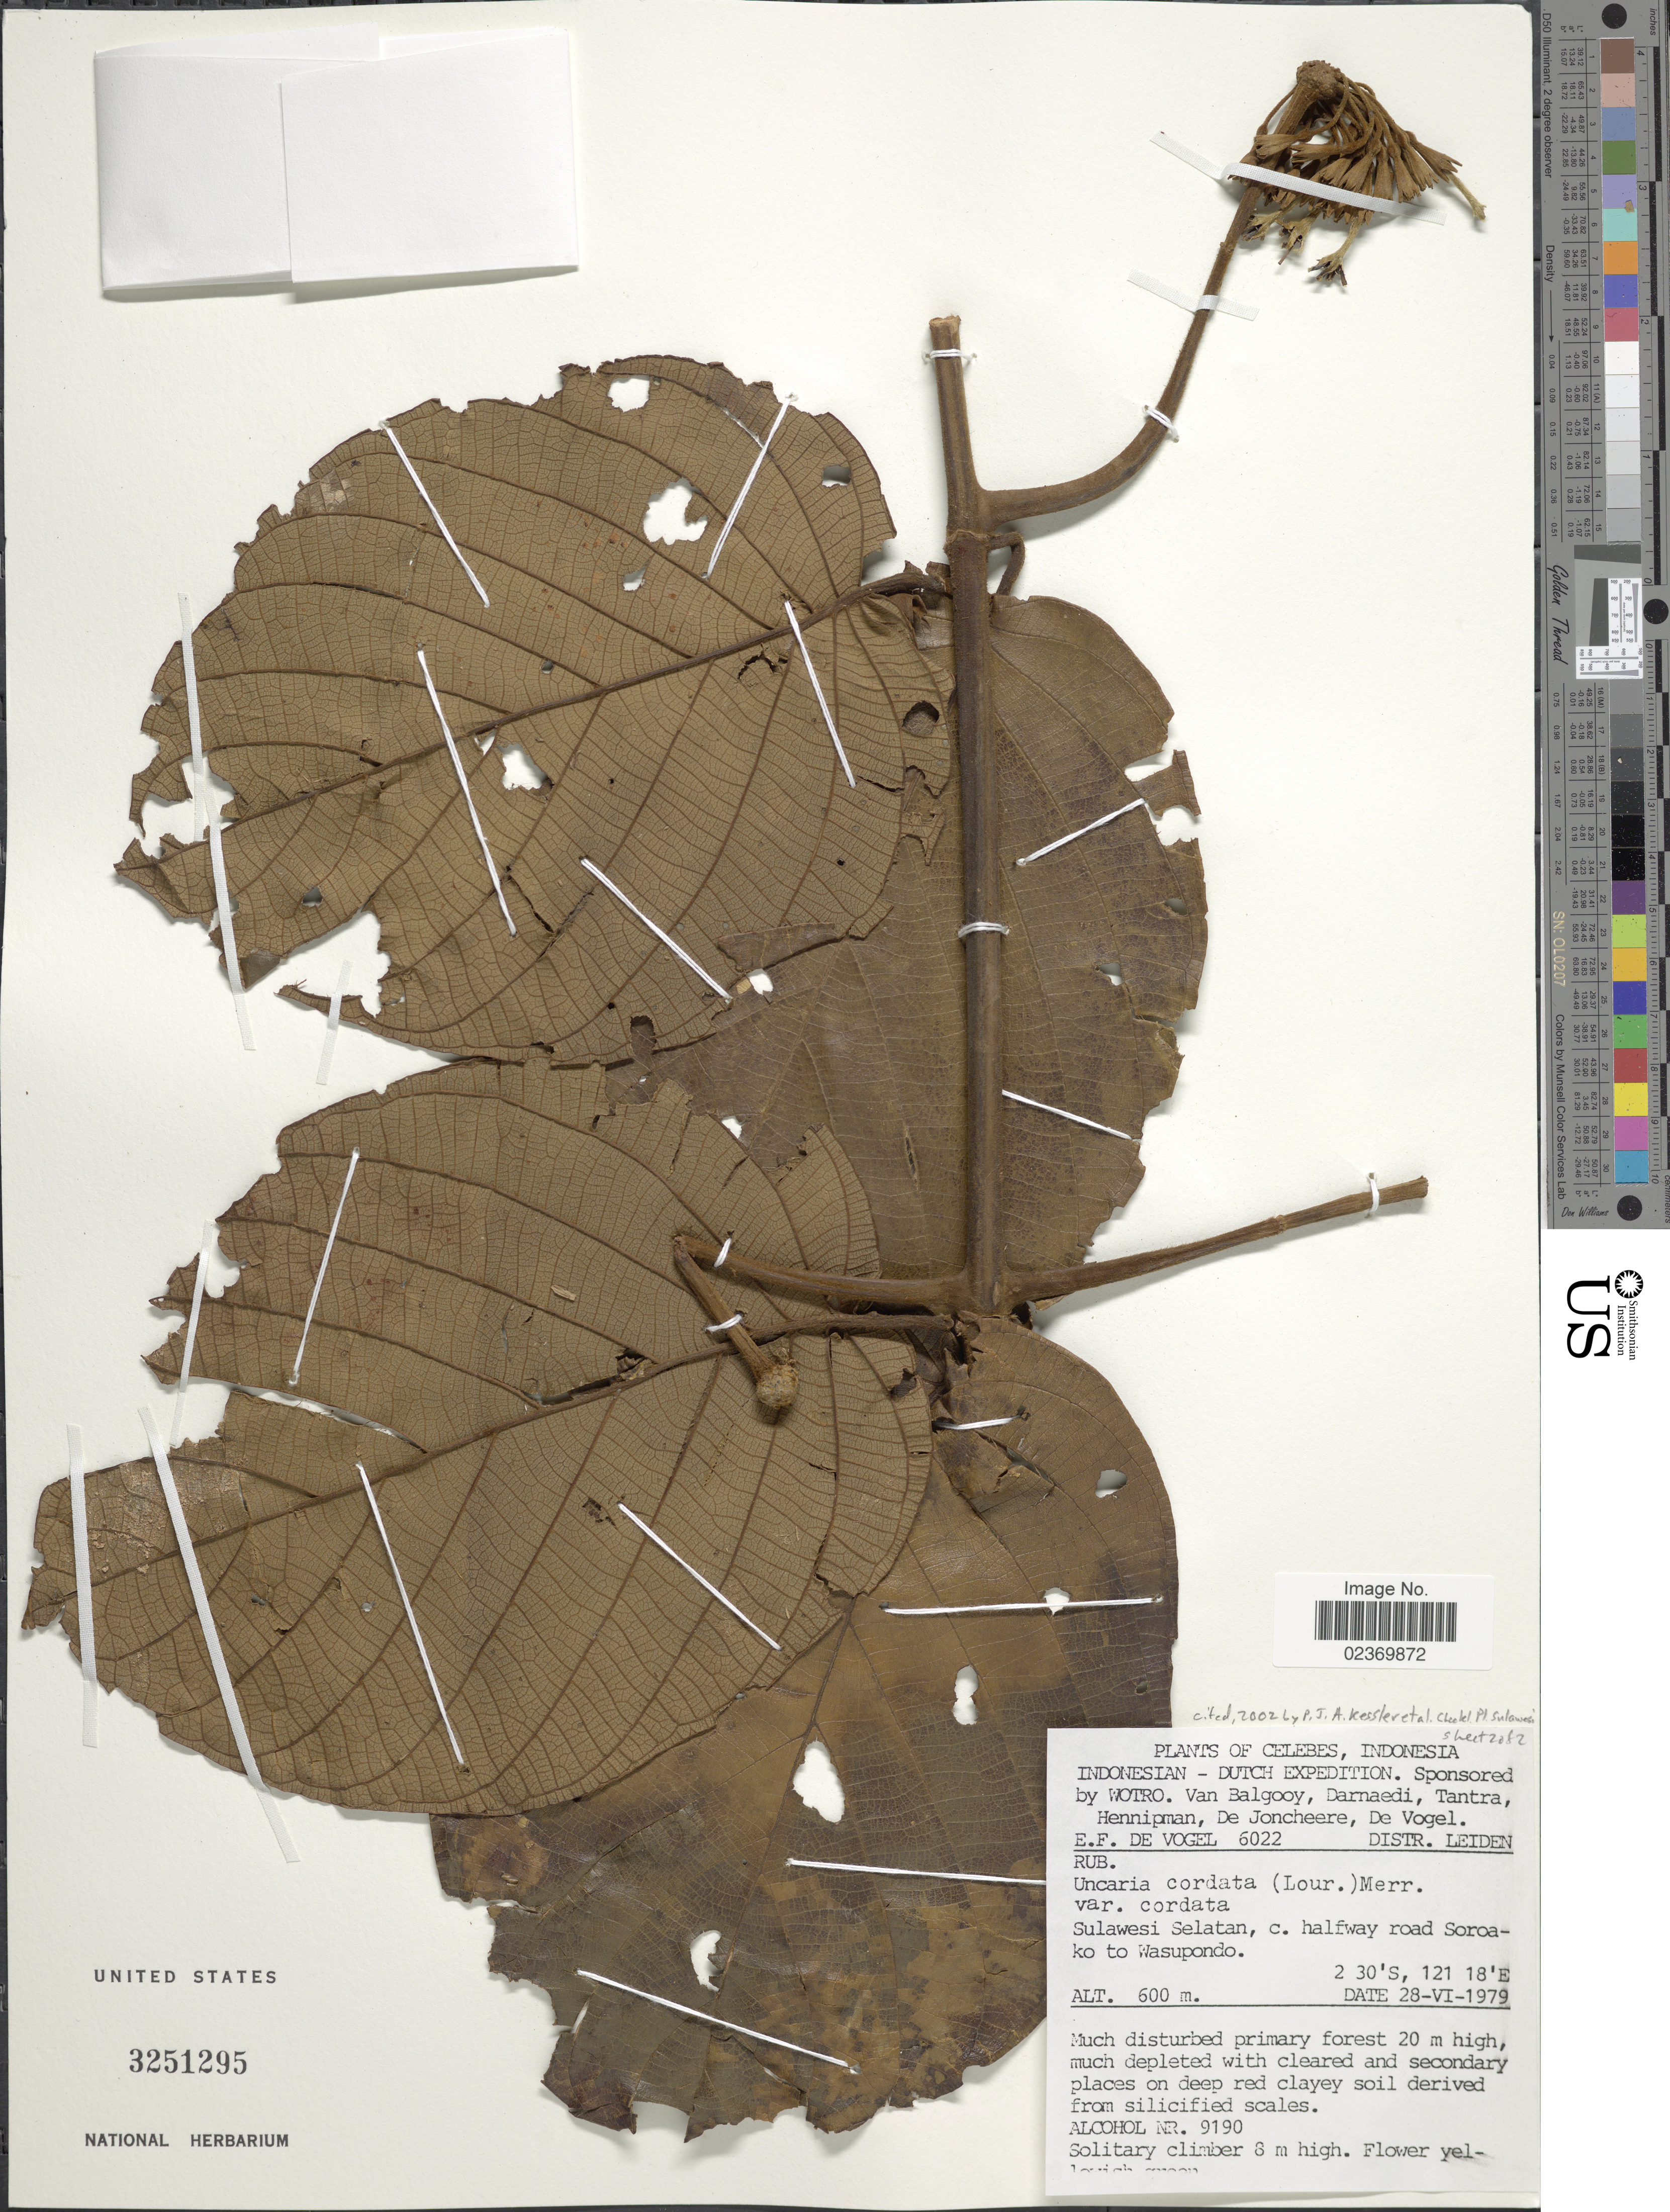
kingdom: Plantae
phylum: Tracheophyta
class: Magnoliopsida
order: Gentianales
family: Rubiaceae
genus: Uncaria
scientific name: Uncaria cordata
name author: (Lour.) Merr.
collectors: E. F. de Vogel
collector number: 6022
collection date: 1979-06-28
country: Indonesia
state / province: Sulawesi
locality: Celebes, Sulawesi Selatan, c. halfway road Soroako to Wasupondo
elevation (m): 600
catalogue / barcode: US 3251295